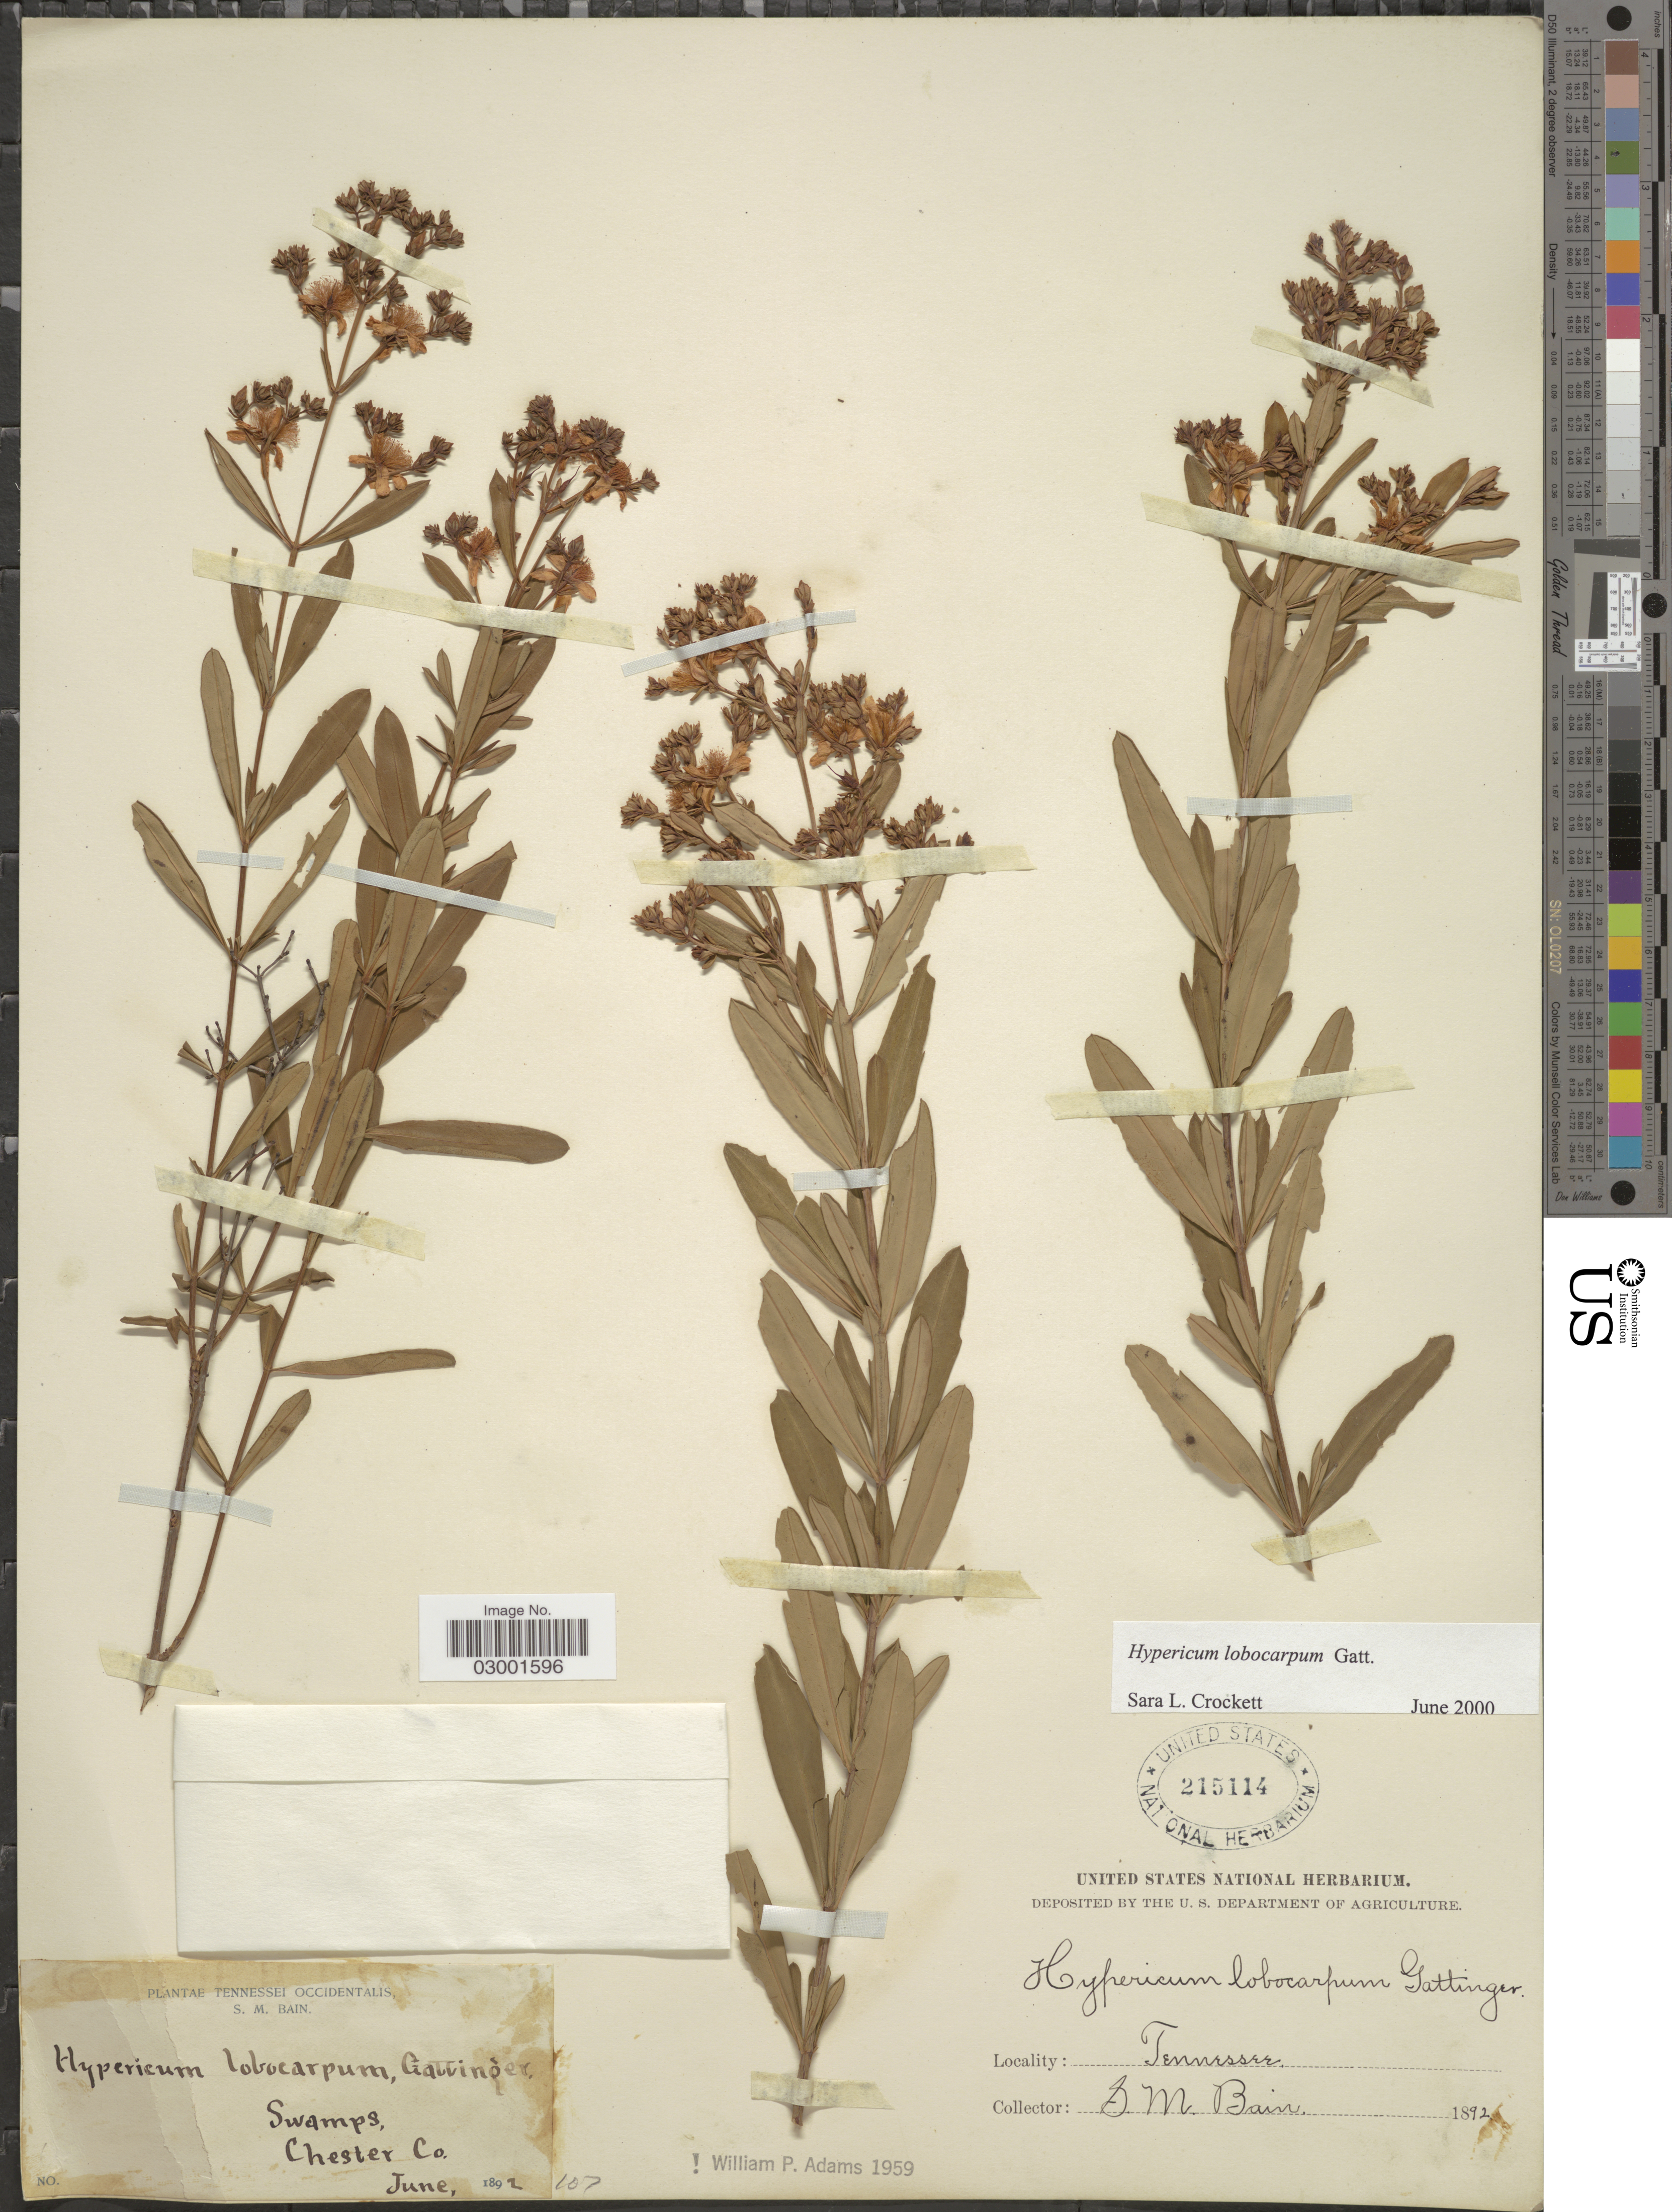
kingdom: Plantae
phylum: Tracheophyta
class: Magnoliopsida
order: Malpighiales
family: Hypericaceae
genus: Hypericum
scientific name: Hypericum lobocarpum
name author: Gatt.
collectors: S. M. Bain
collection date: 1892-06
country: United States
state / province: Tennessee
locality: Swamps, Chester Co. Tennessei Occidentalis.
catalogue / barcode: US 215114